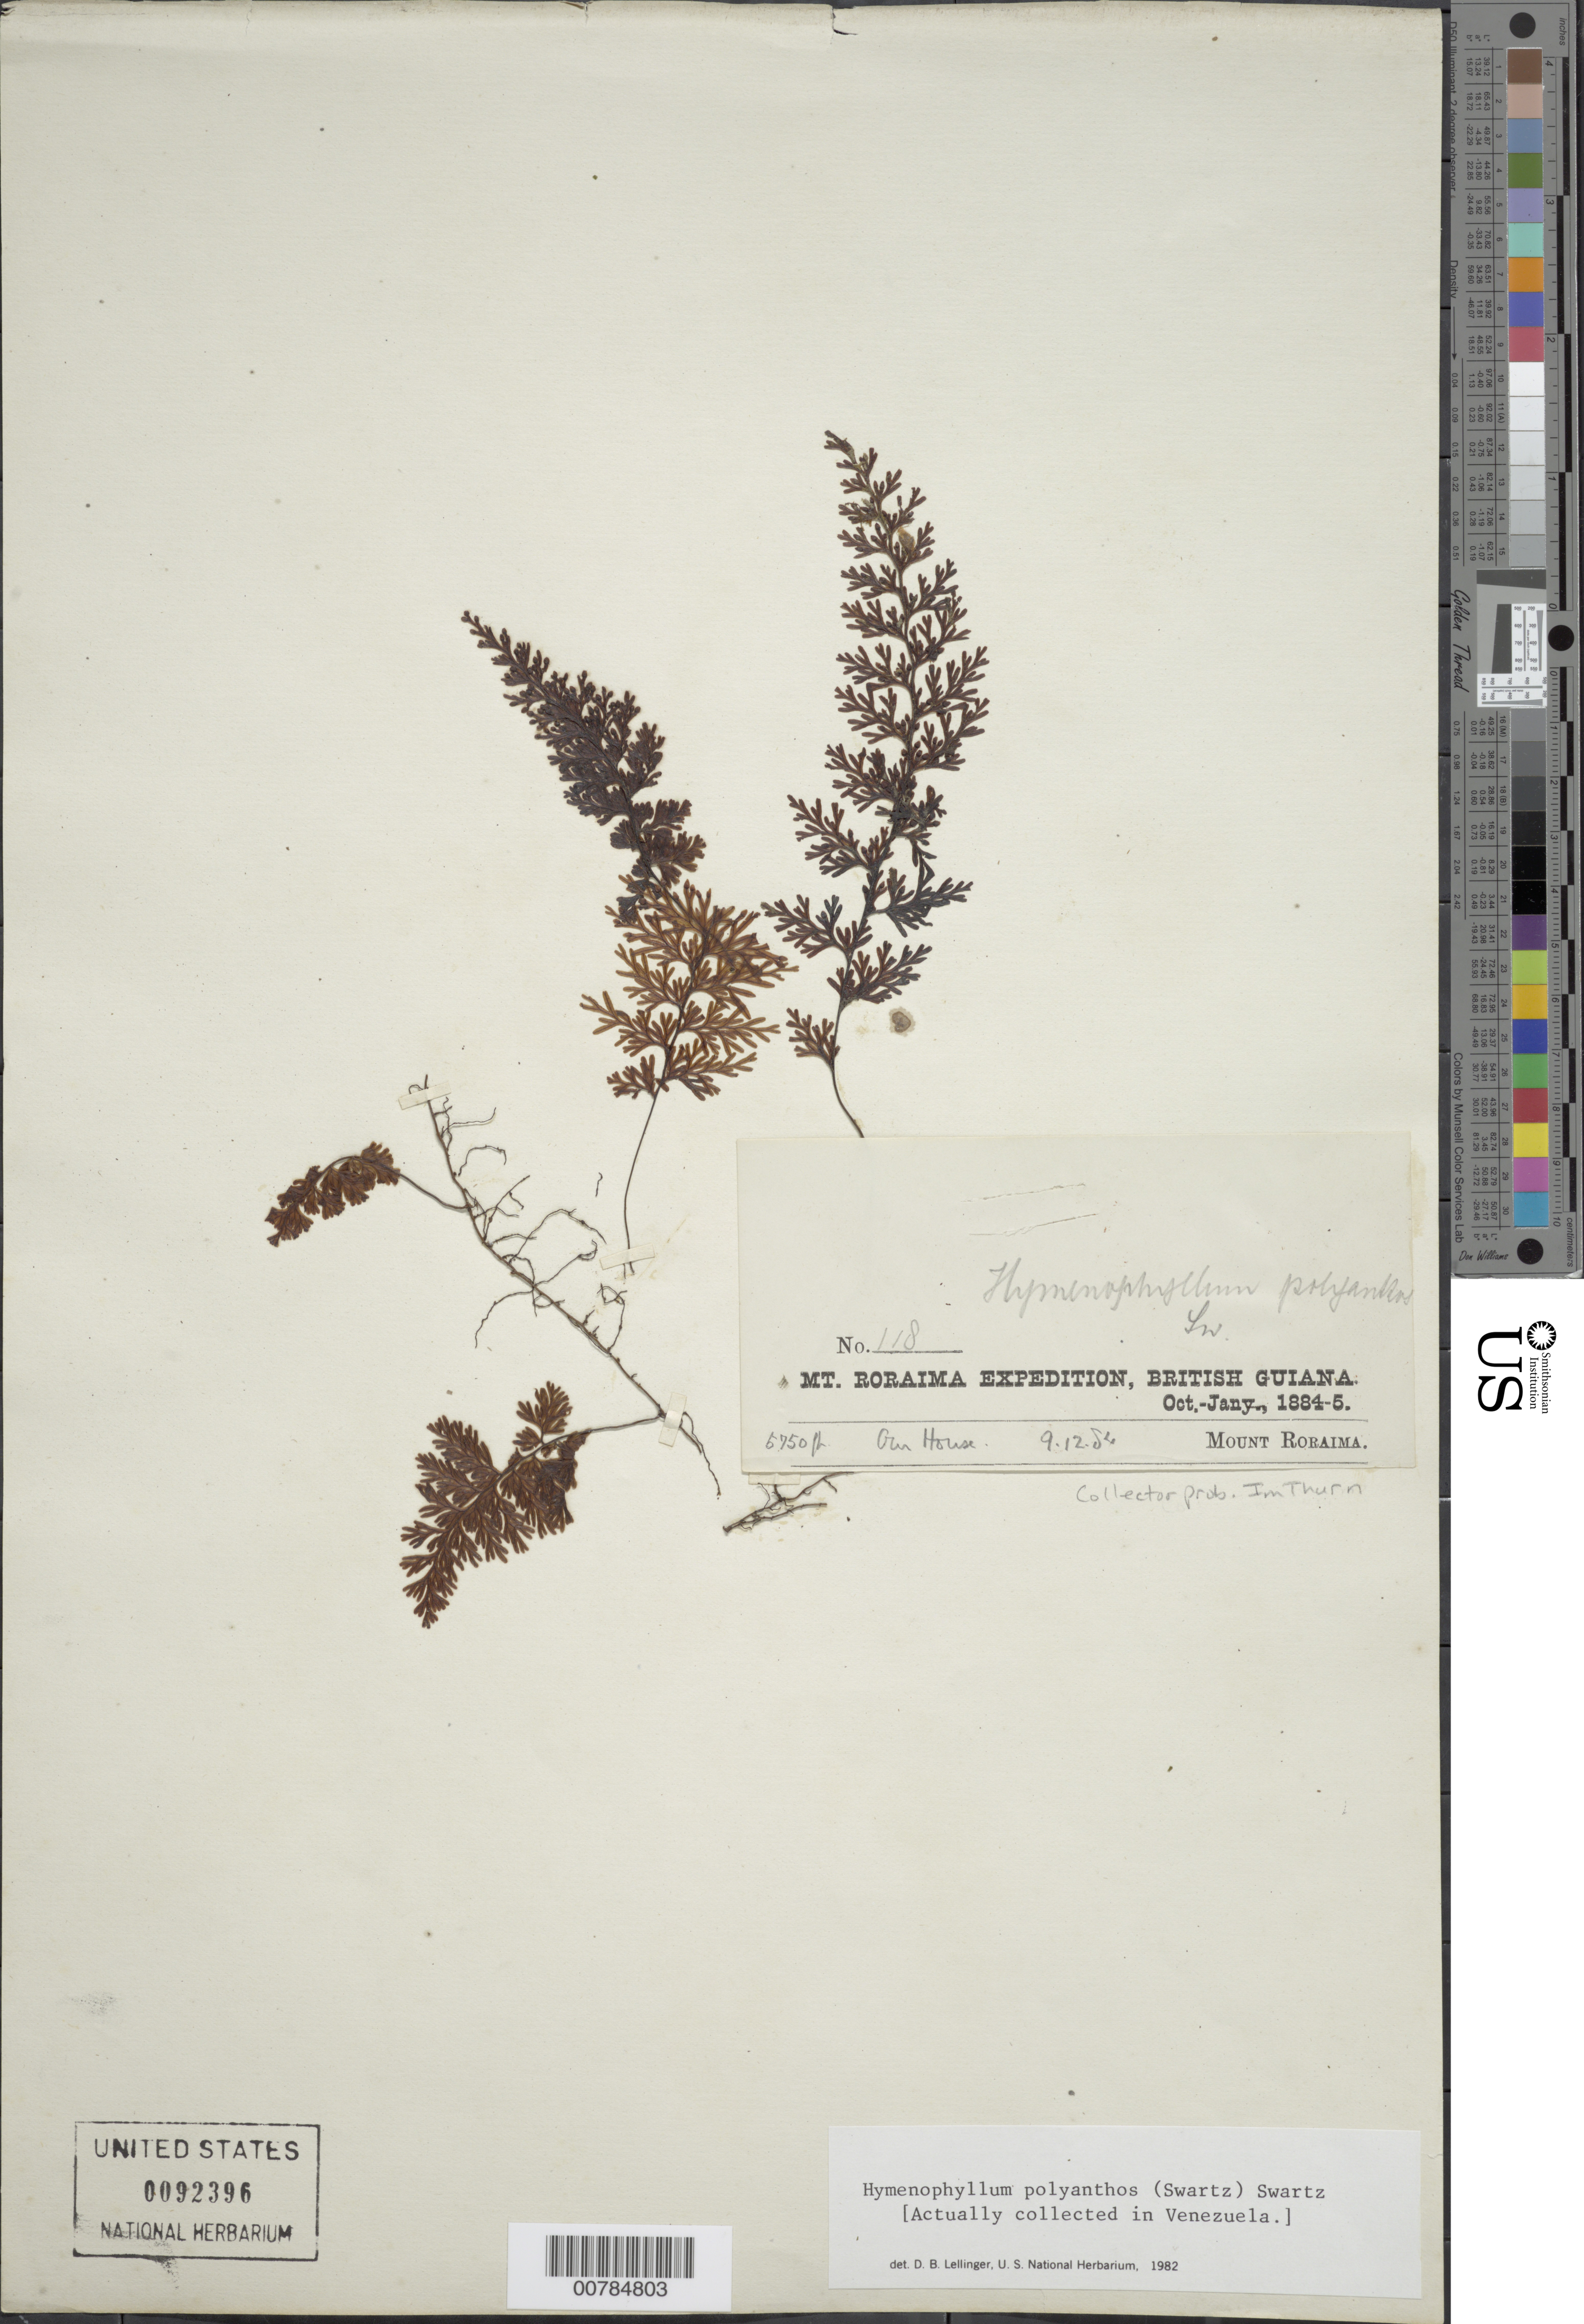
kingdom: Plantae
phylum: Tracheophyta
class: Polypodiopsida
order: Hymenophyllales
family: Hymenophyllaceae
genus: Hymenophyllum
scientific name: Hymenophyllum polyanthos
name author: (Sw.) Sw.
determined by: Lellinger, David B., (BOT), Smithsonian Institution - National Museum of Natural History (UNITED STATES)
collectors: E. F. im Thurn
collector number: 118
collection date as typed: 9-Dec-84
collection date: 1984-12-09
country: Guyana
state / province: Cuyuni-Mazaruni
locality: Mt. Roraima, "Our House"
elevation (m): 1753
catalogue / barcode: US 92396